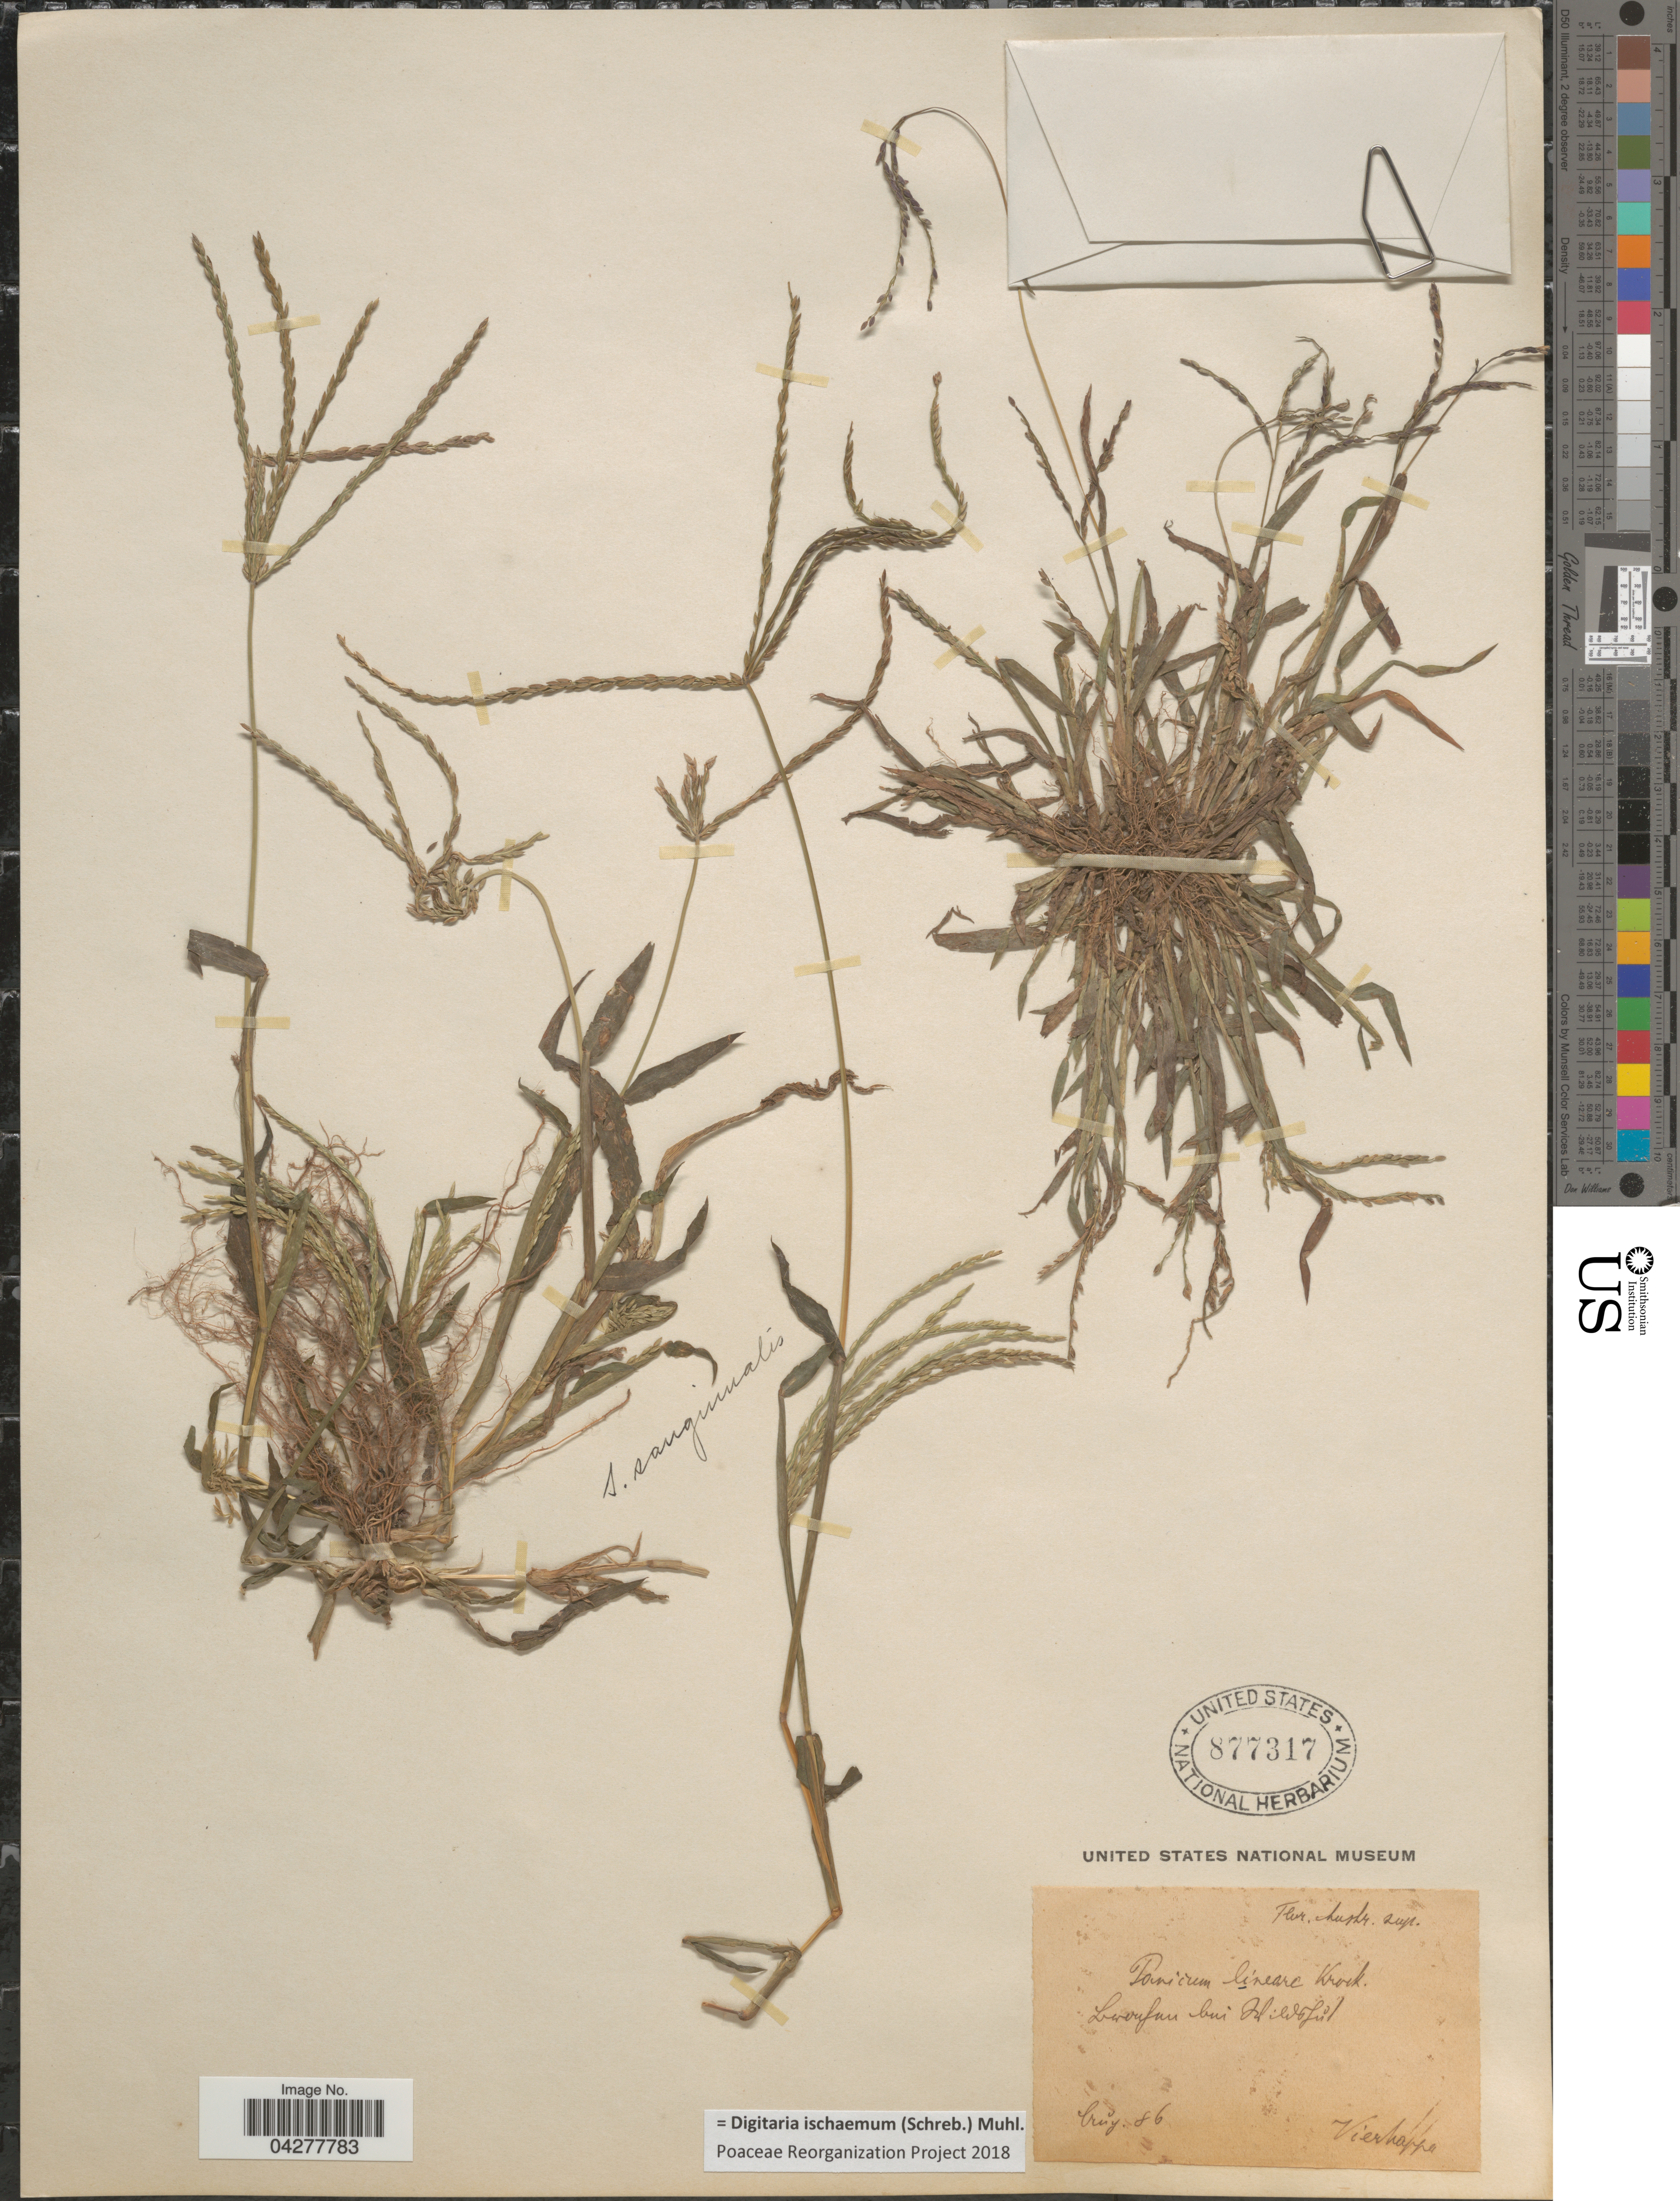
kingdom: Plantae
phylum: Tracheophyta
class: Liliopsida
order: Poales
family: Poaceae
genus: Digitaria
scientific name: Digitaria ischaemum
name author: (Schreber) Schreber ex Muhl.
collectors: Vierhapper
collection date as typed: Transcribed d/m/y: /8/86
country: Austria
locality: Lwerfun bei Hildfůl. [interpreted]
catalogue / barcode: US 877317